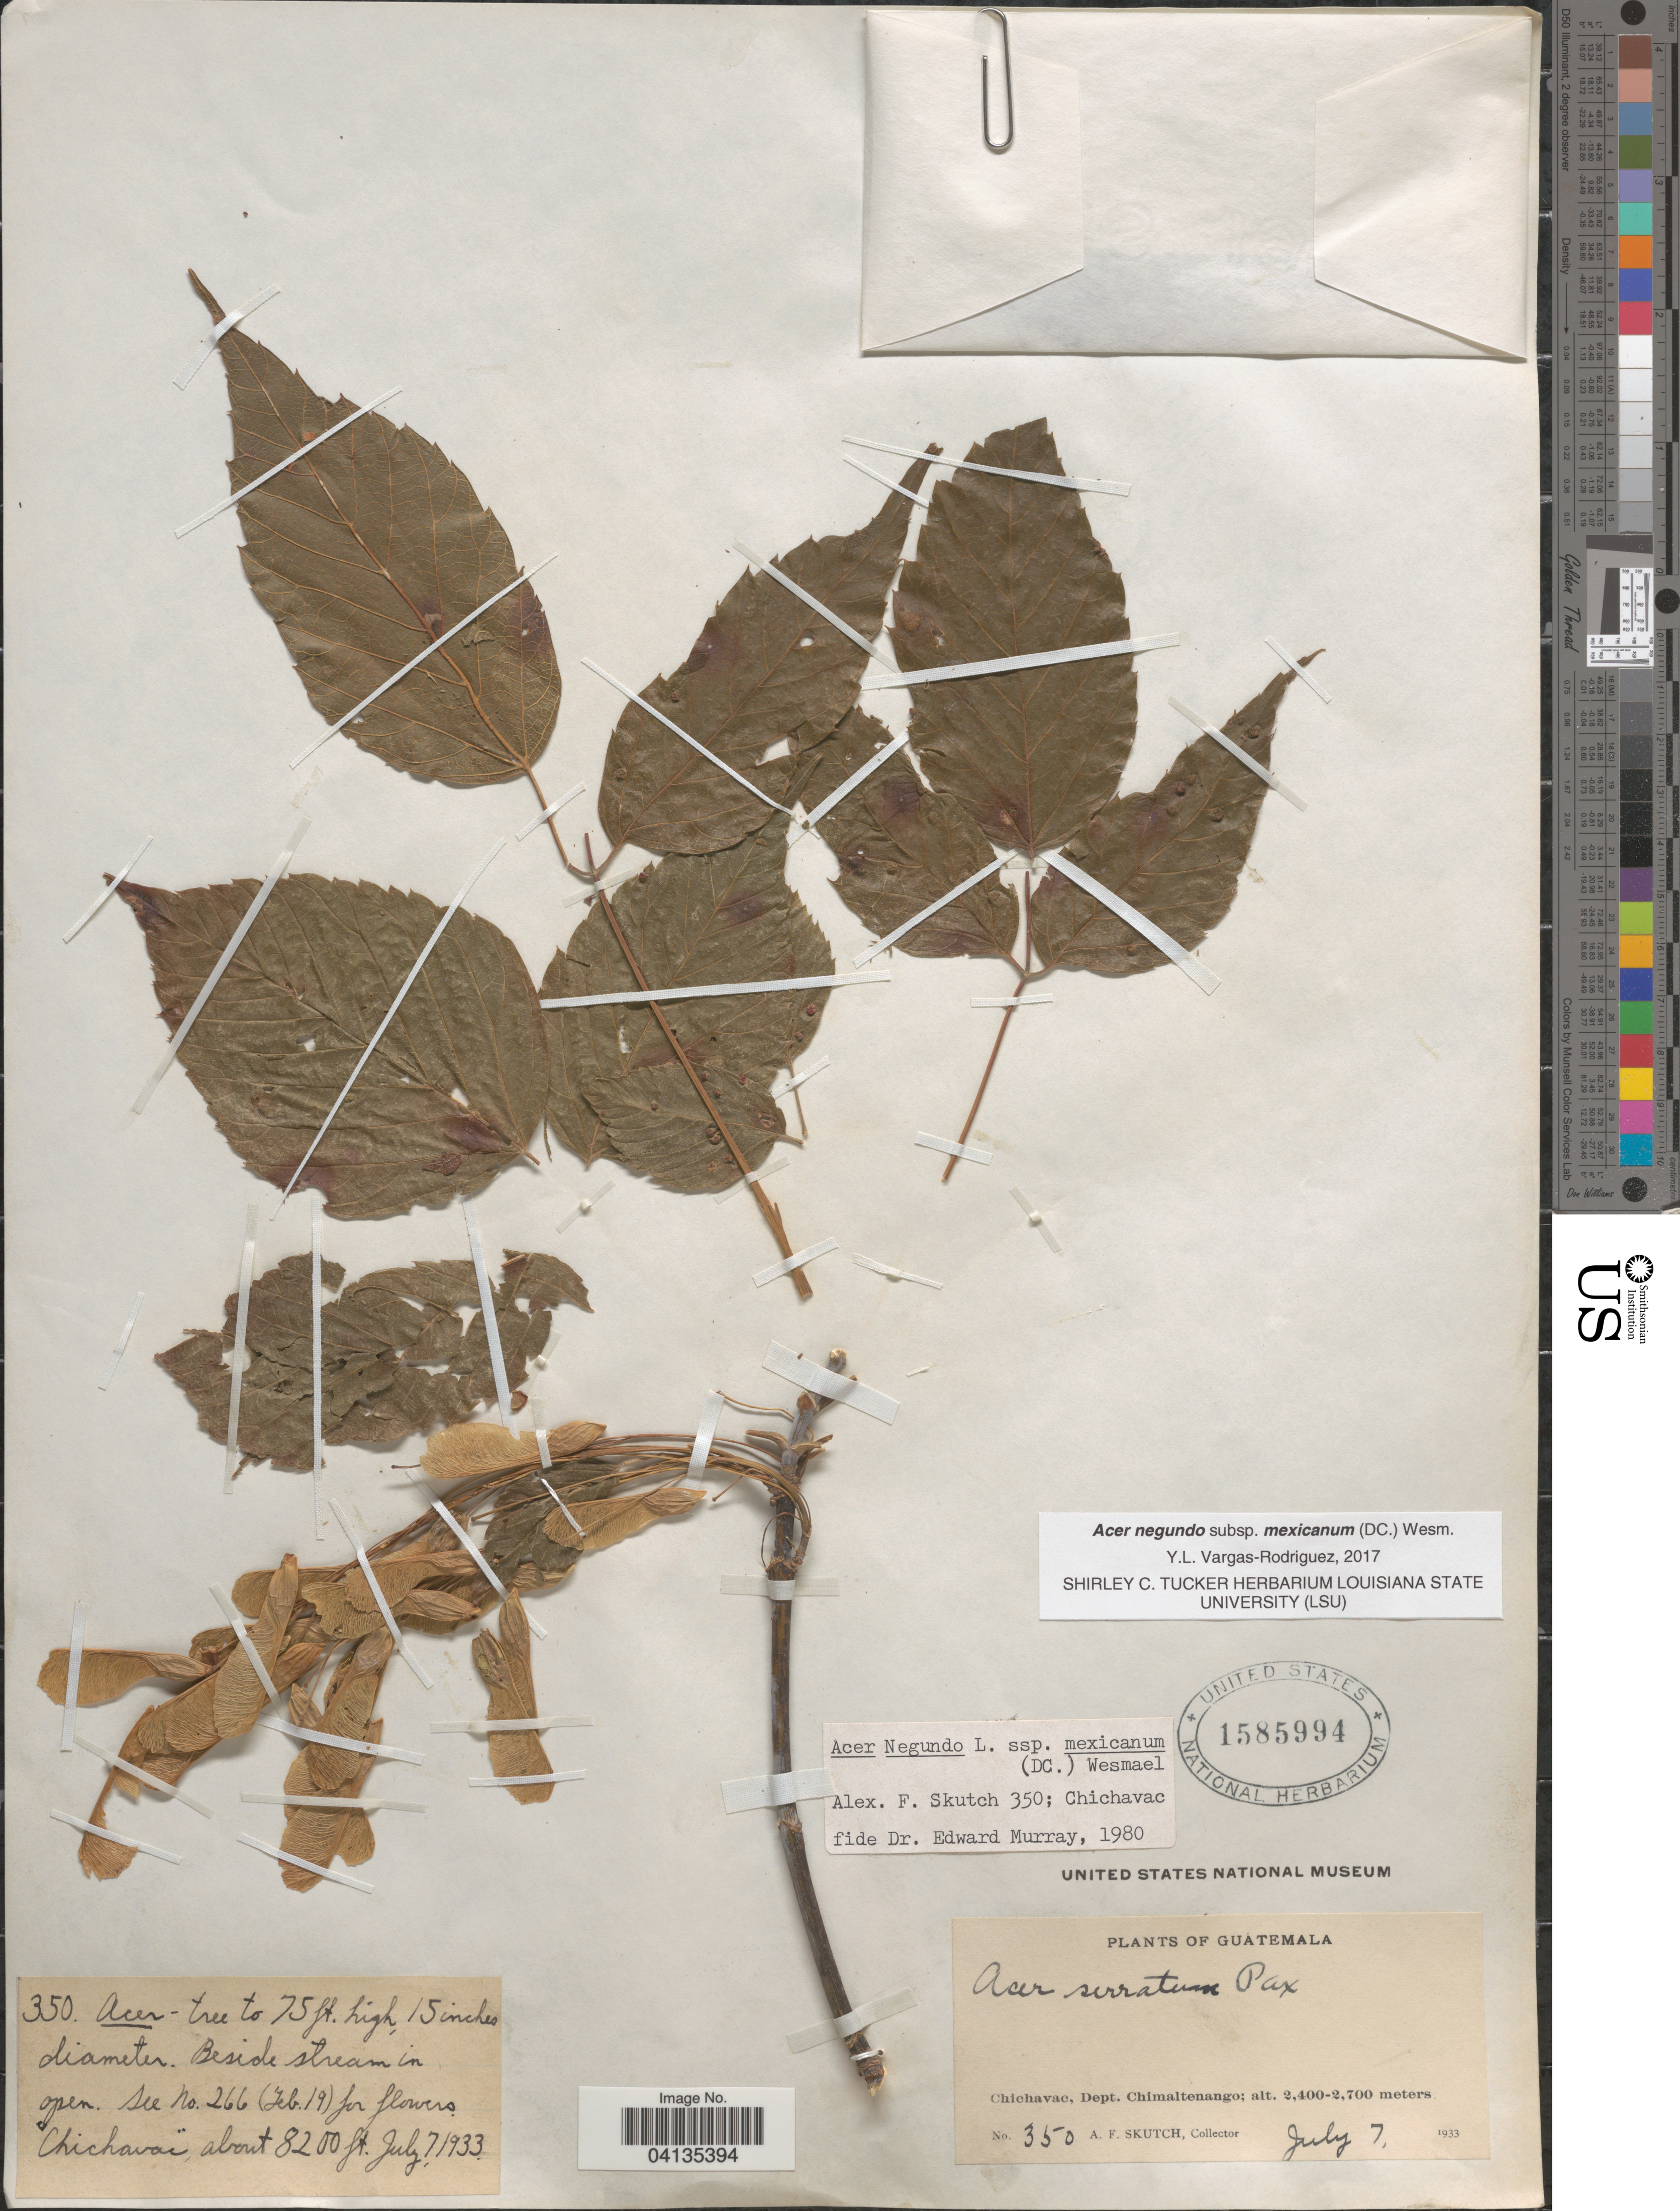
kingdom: Plantae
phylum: Tracheophyta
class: Magnoliopsida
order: Sapindales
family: Sapindaceae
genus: Acer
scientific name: Acer negundo subsp. mexicanum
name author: (DC.) Wesm.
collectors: A. F. Skutch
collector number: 350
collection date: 1933-07-07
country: Guatemala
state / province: Chimaltenango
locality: Chichavac, Dept. Chimaltenango.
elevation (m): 2400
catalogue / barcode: US 1585994